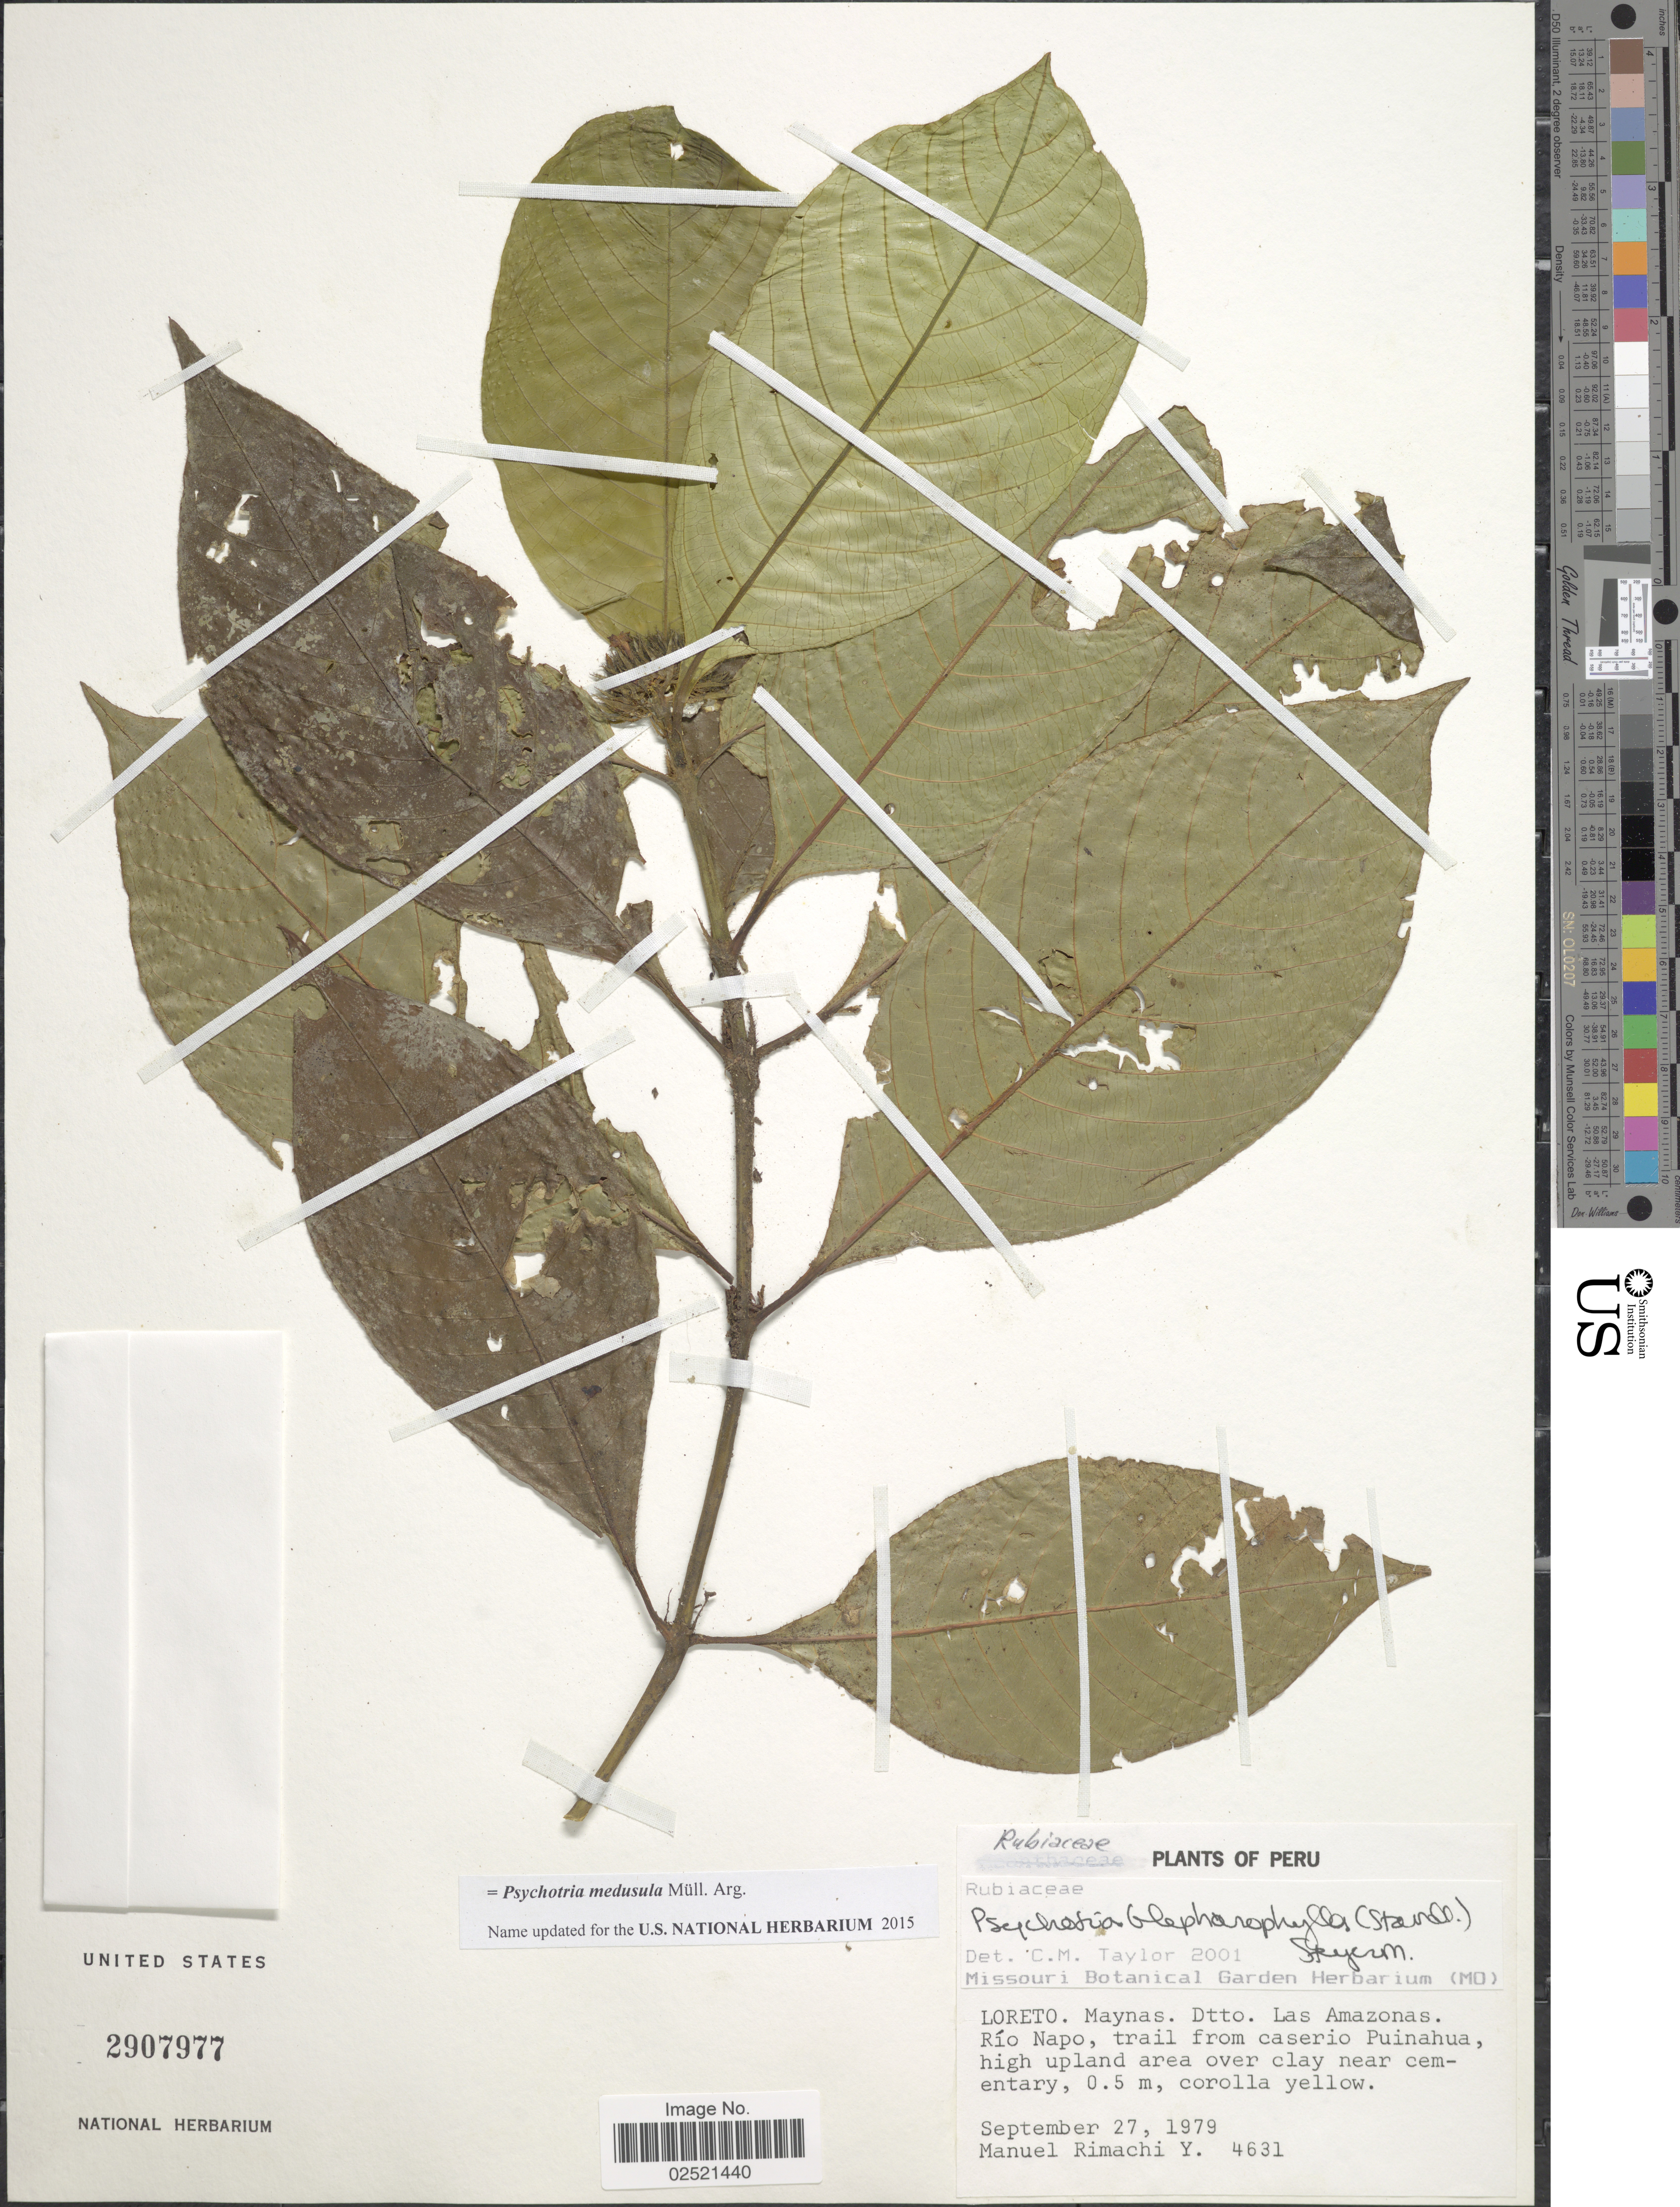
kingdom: Plantae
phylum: Tracheophyta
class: Magnoliopsida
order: Gentianales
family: Rubiaceae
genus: Psychotria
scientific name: Psychotria medusula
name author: Müll. Arg.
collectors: M. Rimachi Y.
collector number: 4631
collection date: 1979-09-27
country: Peru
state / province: Loreto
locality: Maynas, Dtto. Las Amazonas, Rio Napo, trail from caserio Puinahua, high upland area over clay near cemetery.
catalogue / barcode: US 2907977